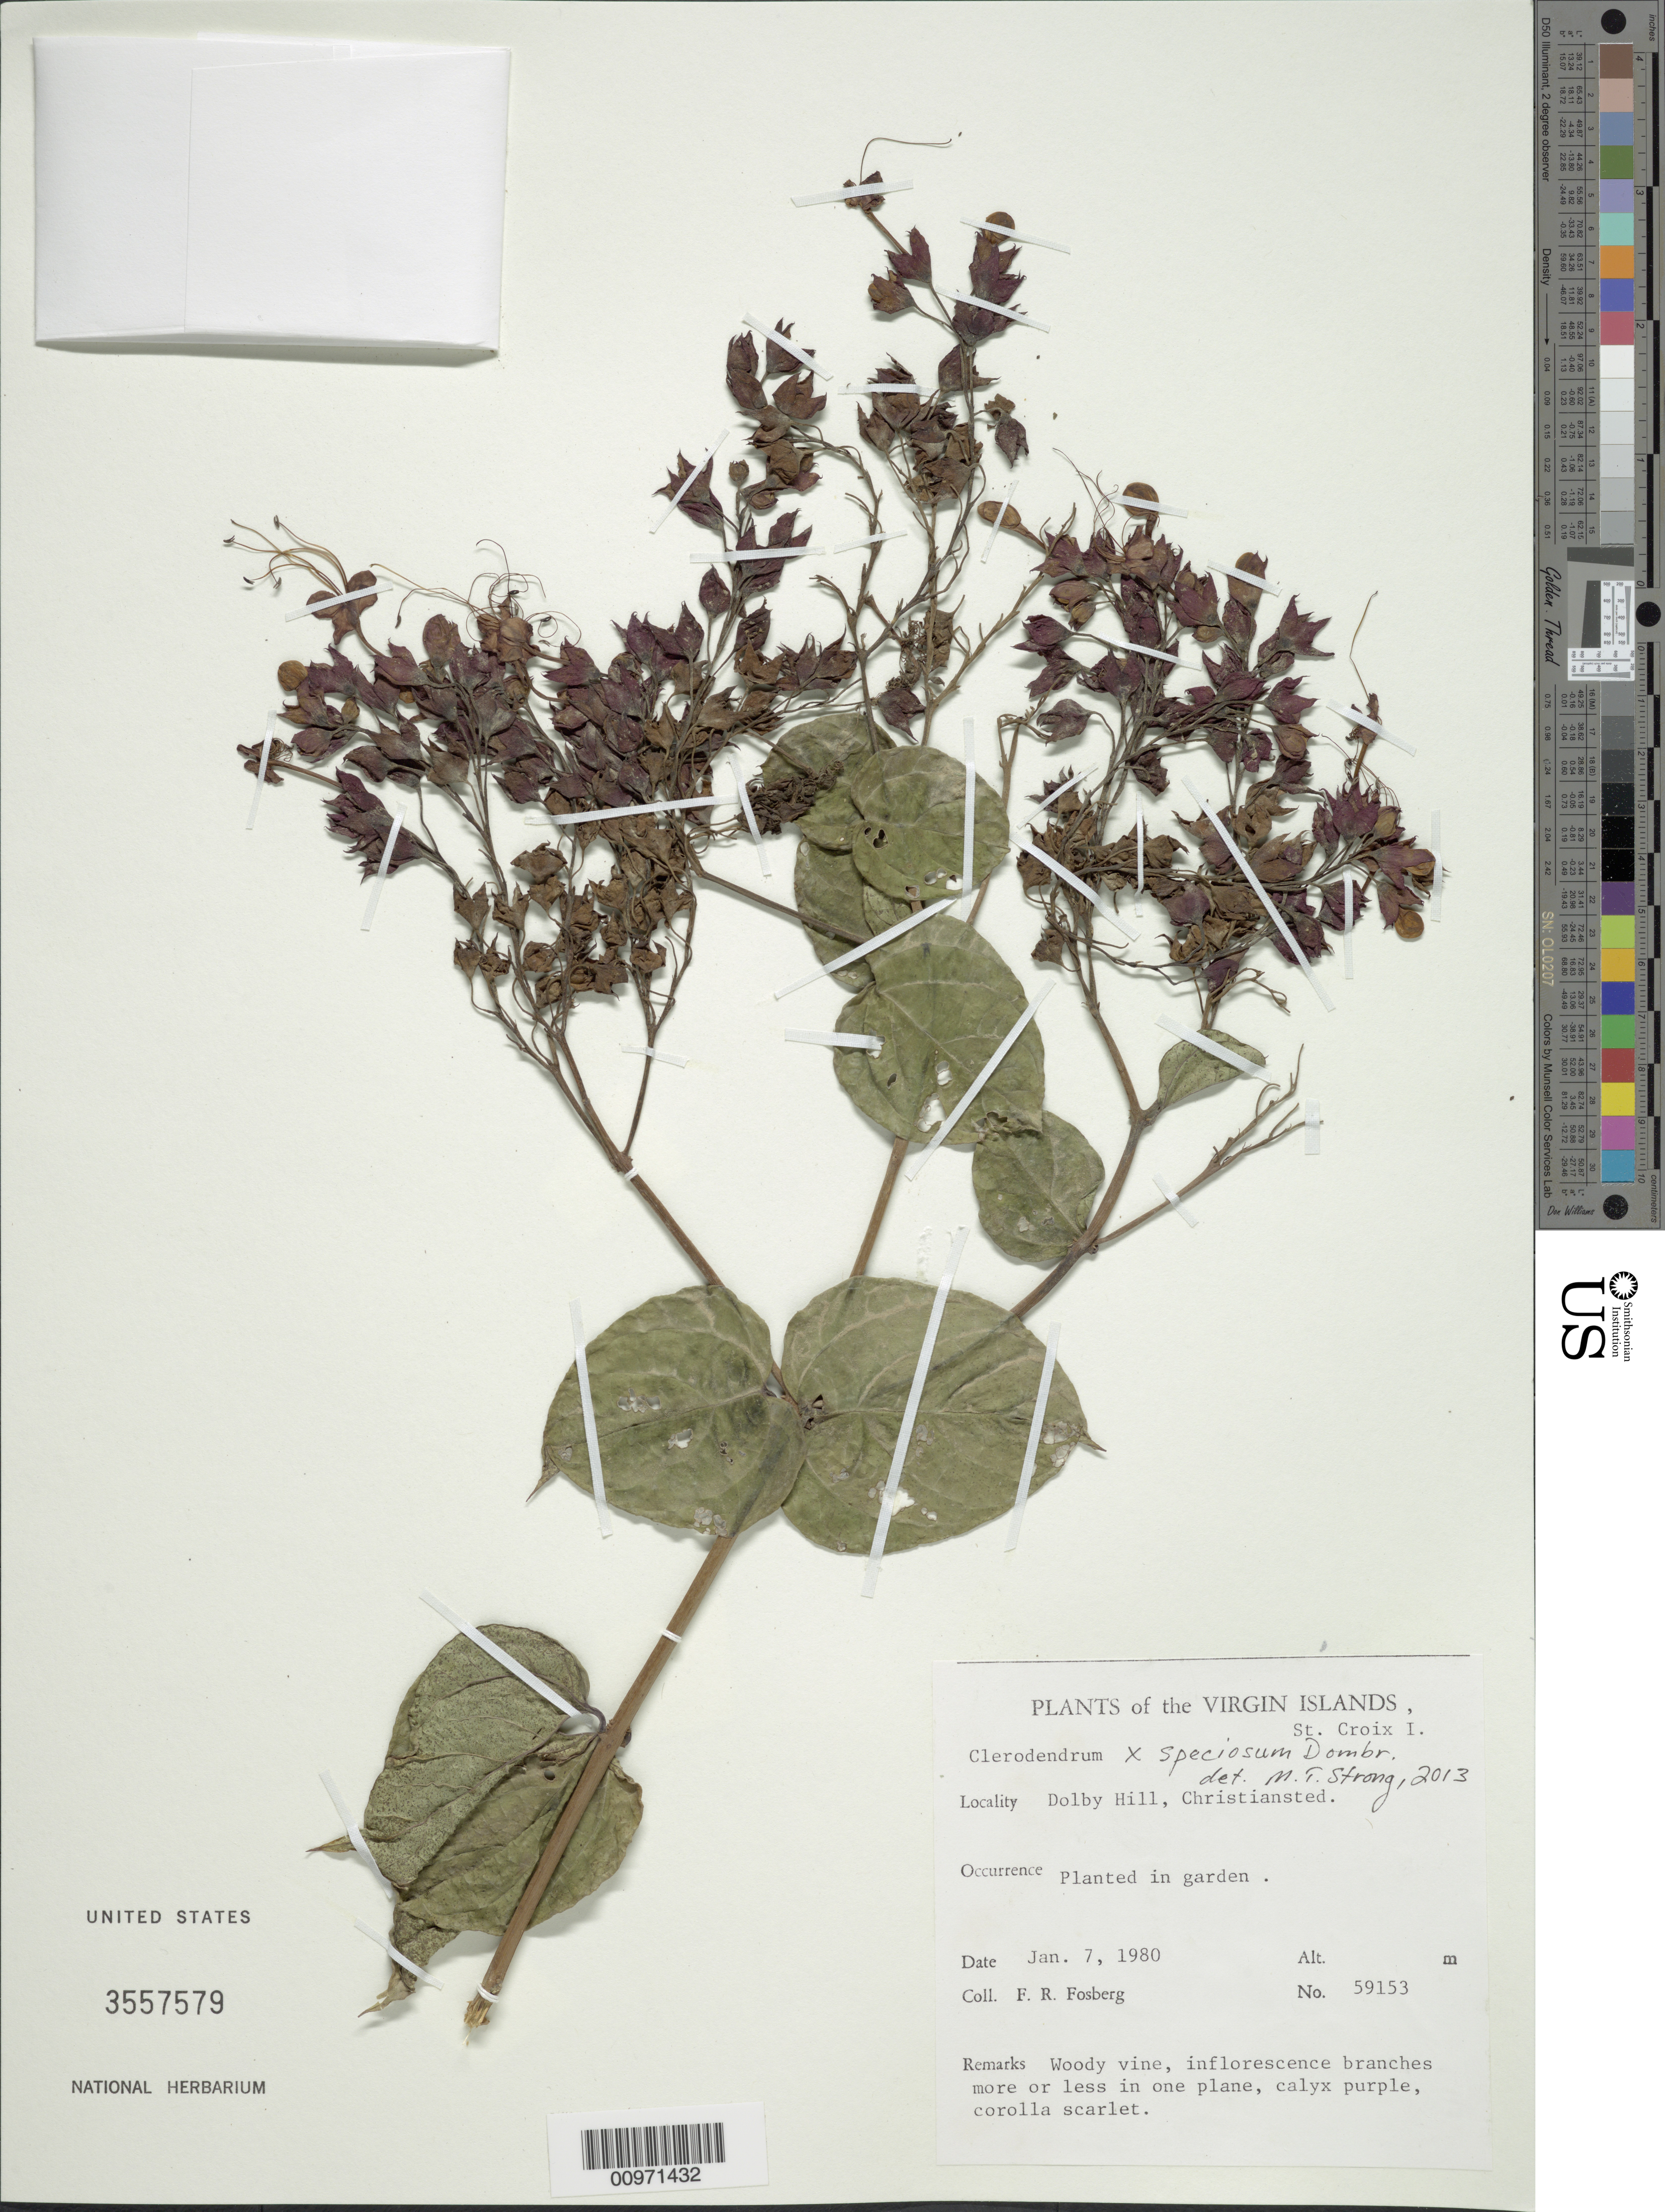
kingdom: Plantae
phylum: Tracheophyta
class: Magnoliopsida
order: Lamiales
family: Lamiaceae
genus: Clerodendrum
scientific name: Clerodendrum x speciosum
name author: Dombrain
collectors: F. R. Fosberg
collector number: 59153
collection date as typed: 07 Jan 1980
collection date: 1980-01-07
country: U.S. Virgin Islands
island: St. Croix I.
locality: Dolby Hill, Christiansted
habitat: Planted in garden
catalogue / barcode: US 3557579